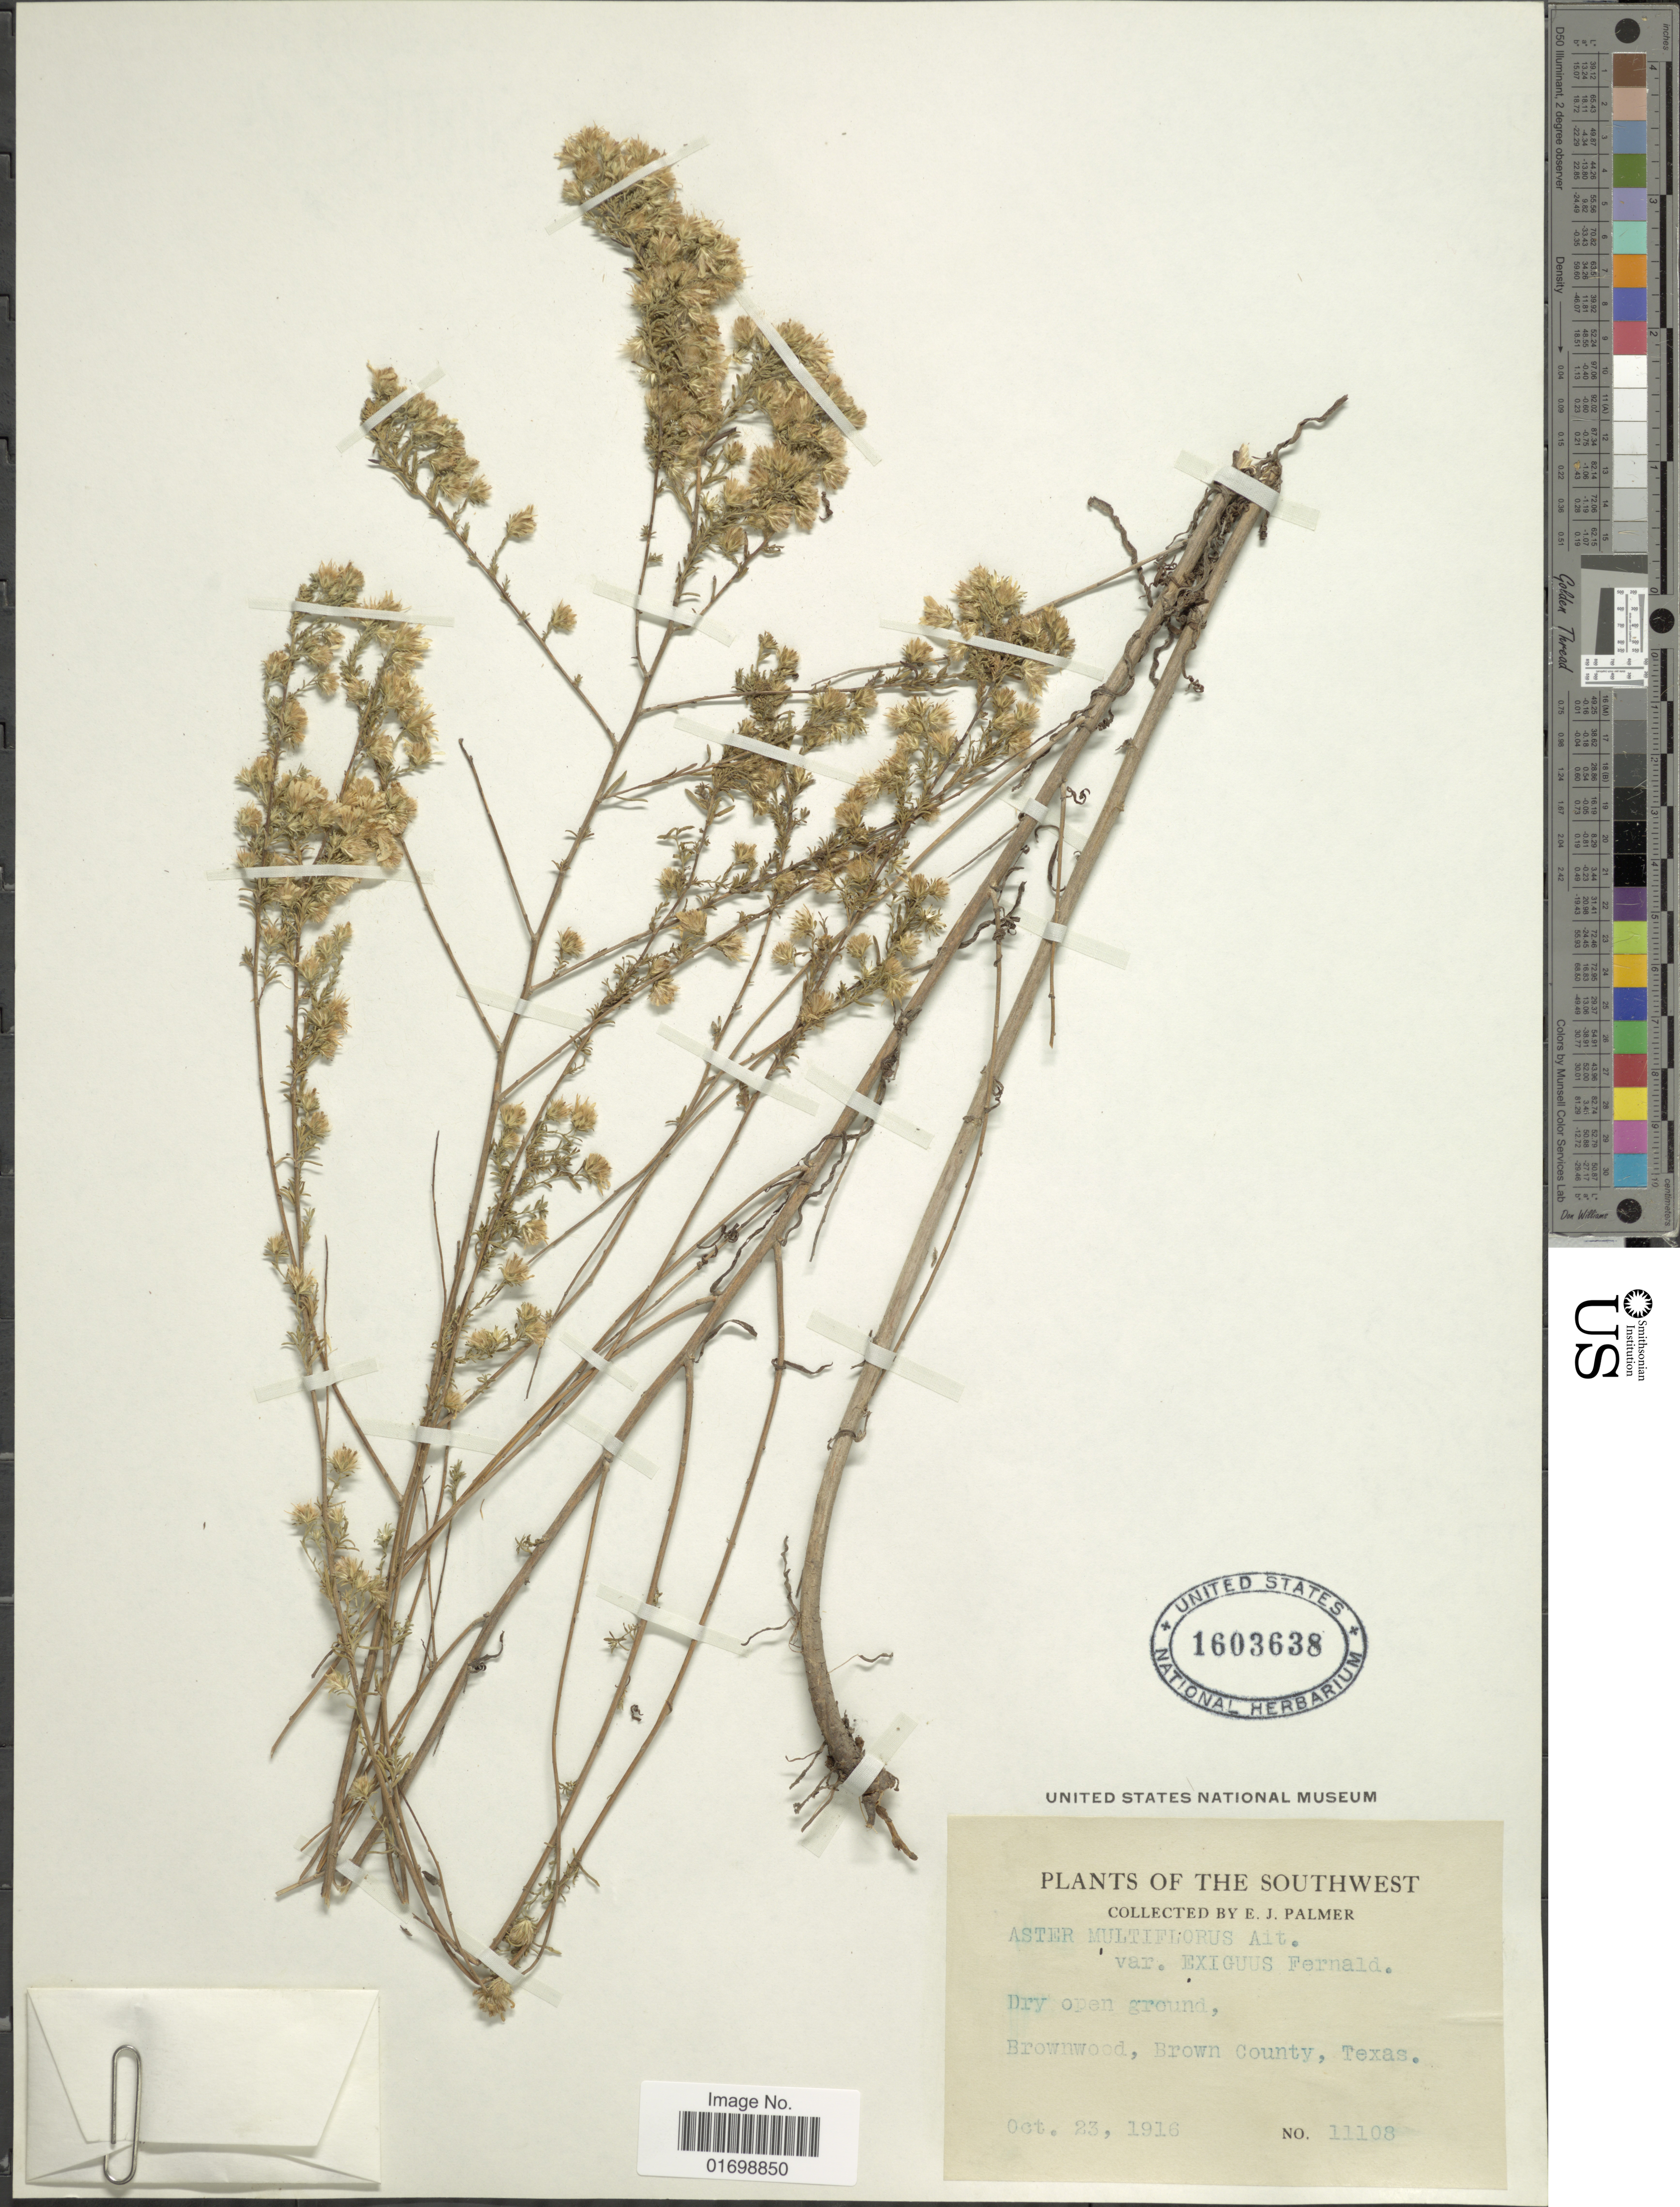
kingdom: Plantae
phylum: Tracheophyta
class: Magnoliopsida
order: Asterales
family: Asteraceae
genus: Symphyotrichum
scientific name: Symphyotrichum ericoides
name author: (L.) G.L. Nesom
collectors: E. J. Palmer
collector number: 11108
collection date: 1916-10-23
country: United States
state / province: Texas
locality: Brownwood, Brown County, southwest.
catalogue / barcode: US 1603638